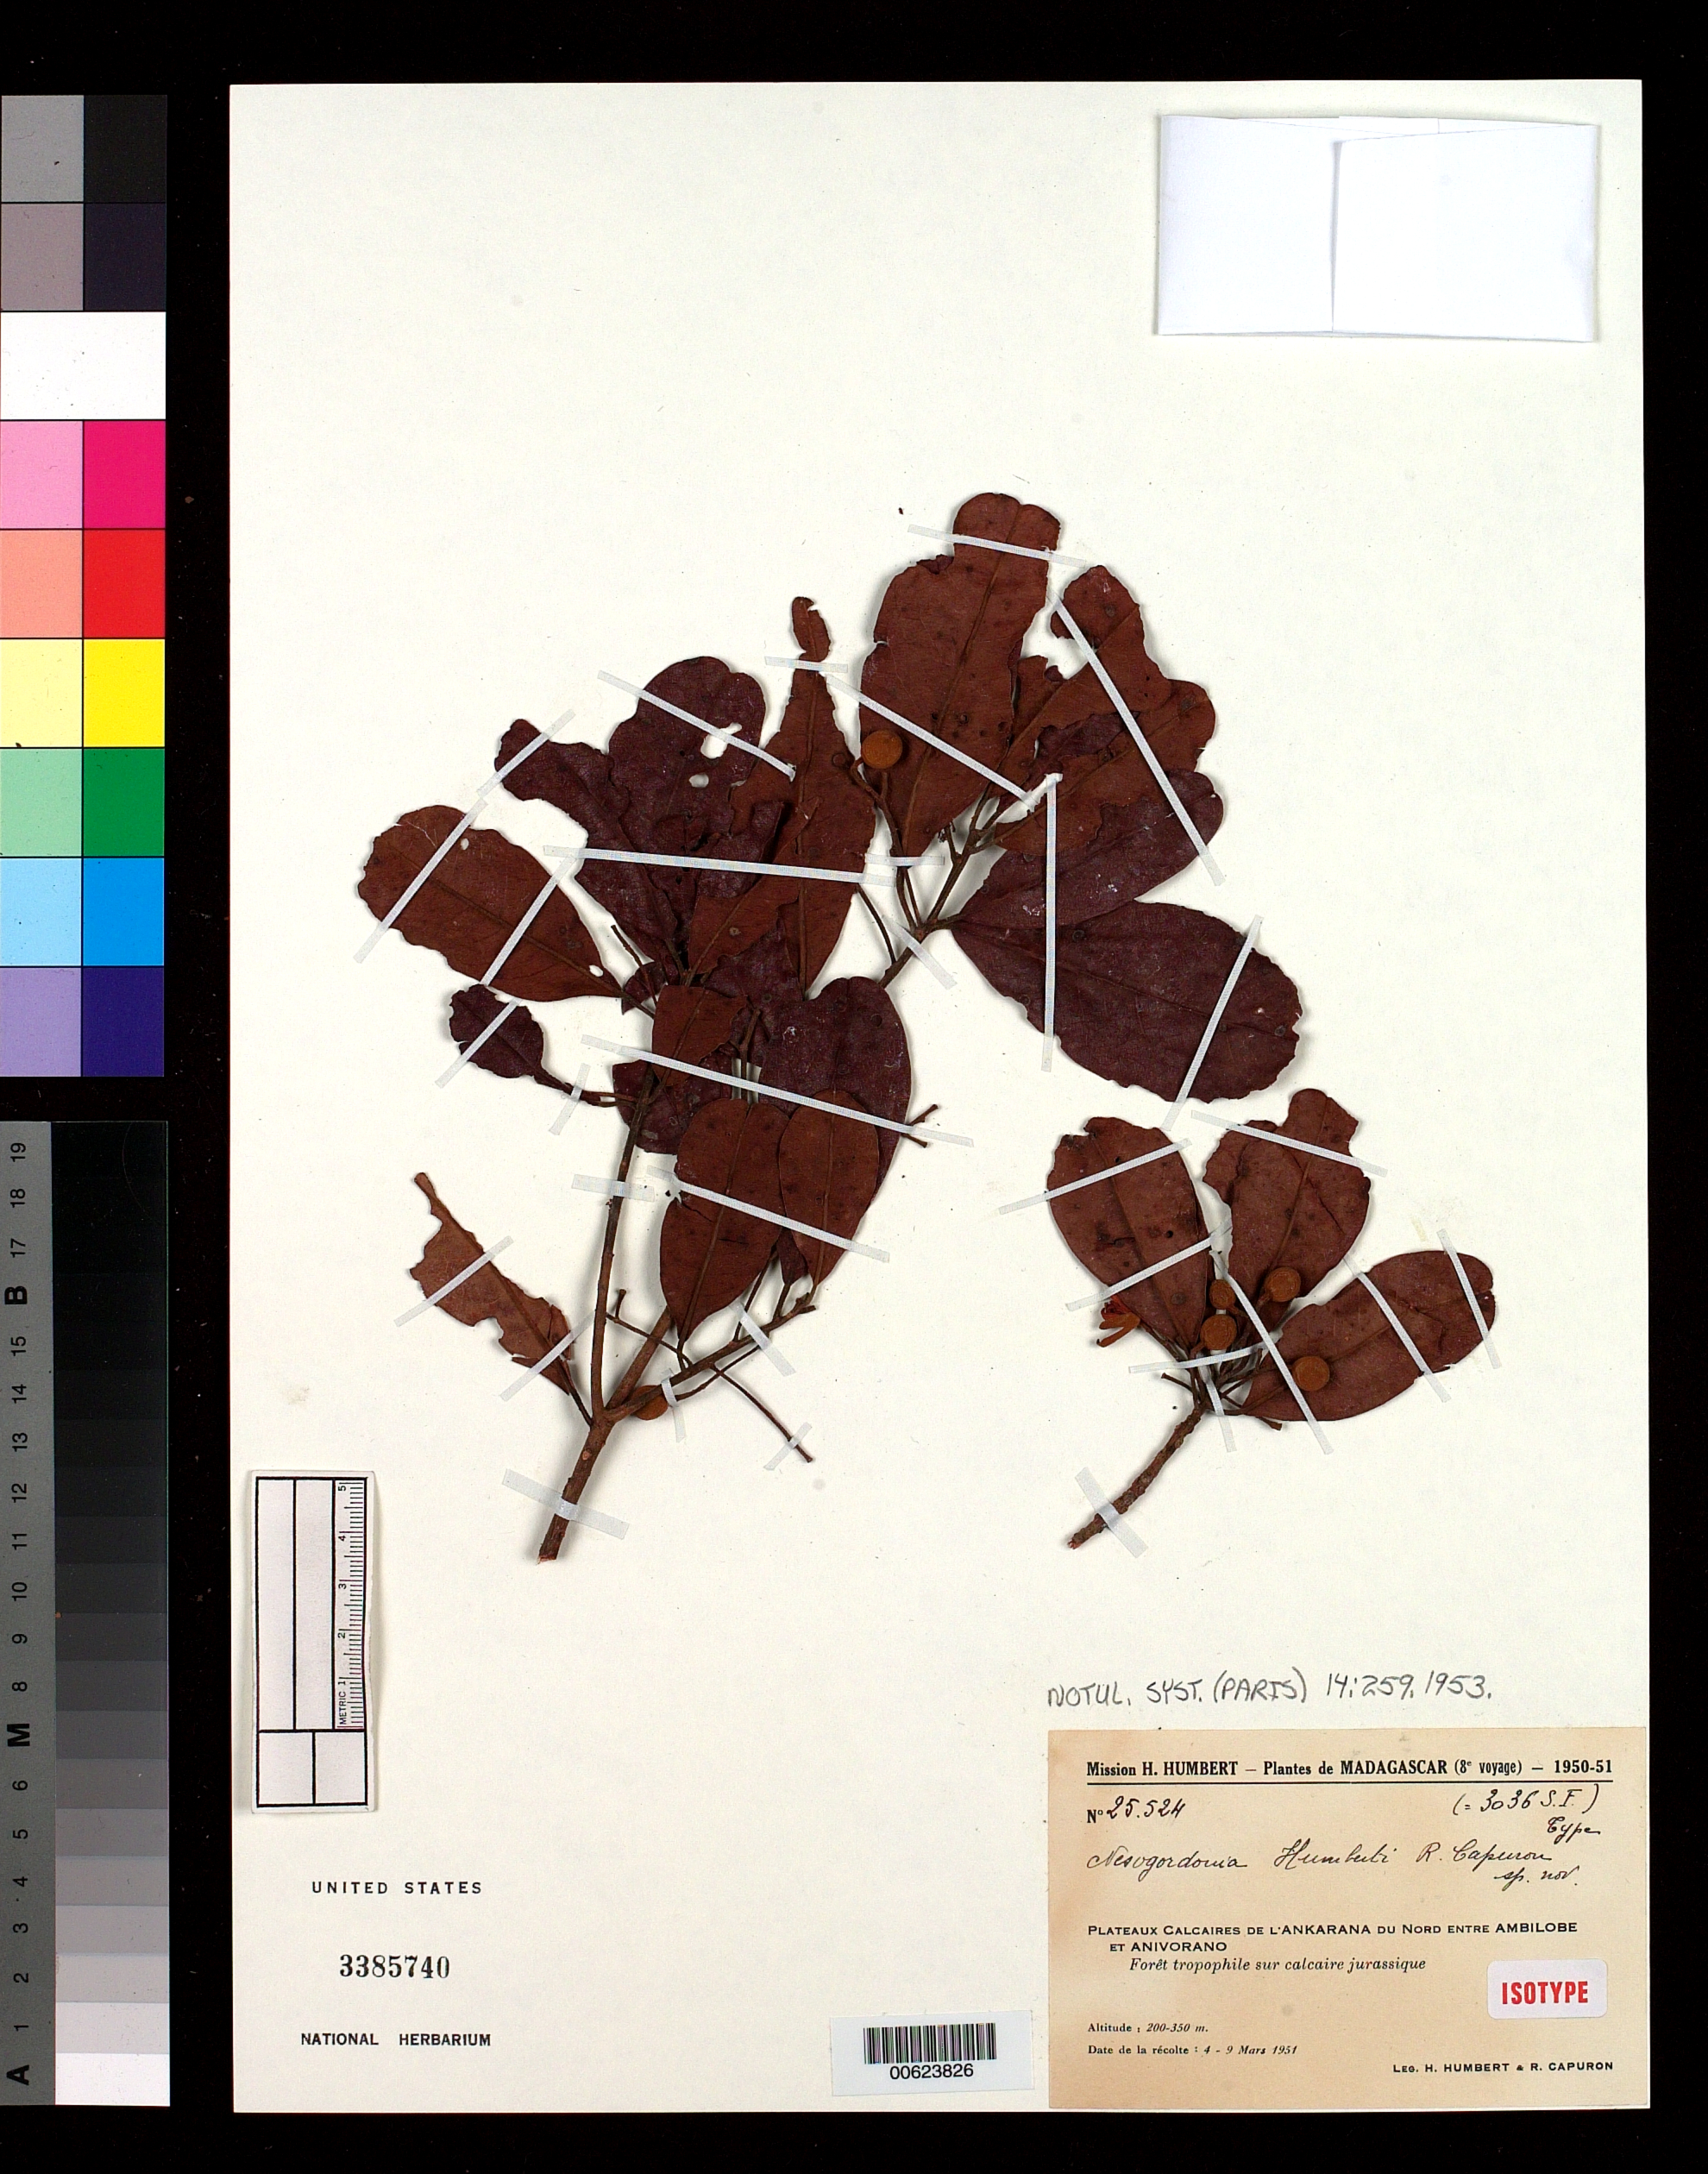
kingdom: Plantae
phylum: Tracheophyta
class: Magnoliopsida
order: Malvales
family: Malvaceae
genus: Nesogordonia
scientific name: Nesogordonia humbertii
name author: Capuron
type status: Isotype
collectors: H. Humbert & R. P. Capuron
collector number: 25489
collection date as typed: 04 Mar 1951 to 09 Mar 1951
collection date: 1951-03-04/1951-03-09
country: Madagascar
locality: Plateaux calcaires de l'Ankarana du Nord entre Ambilobe & Anivorano.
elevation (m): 200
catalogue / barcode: US 3385740